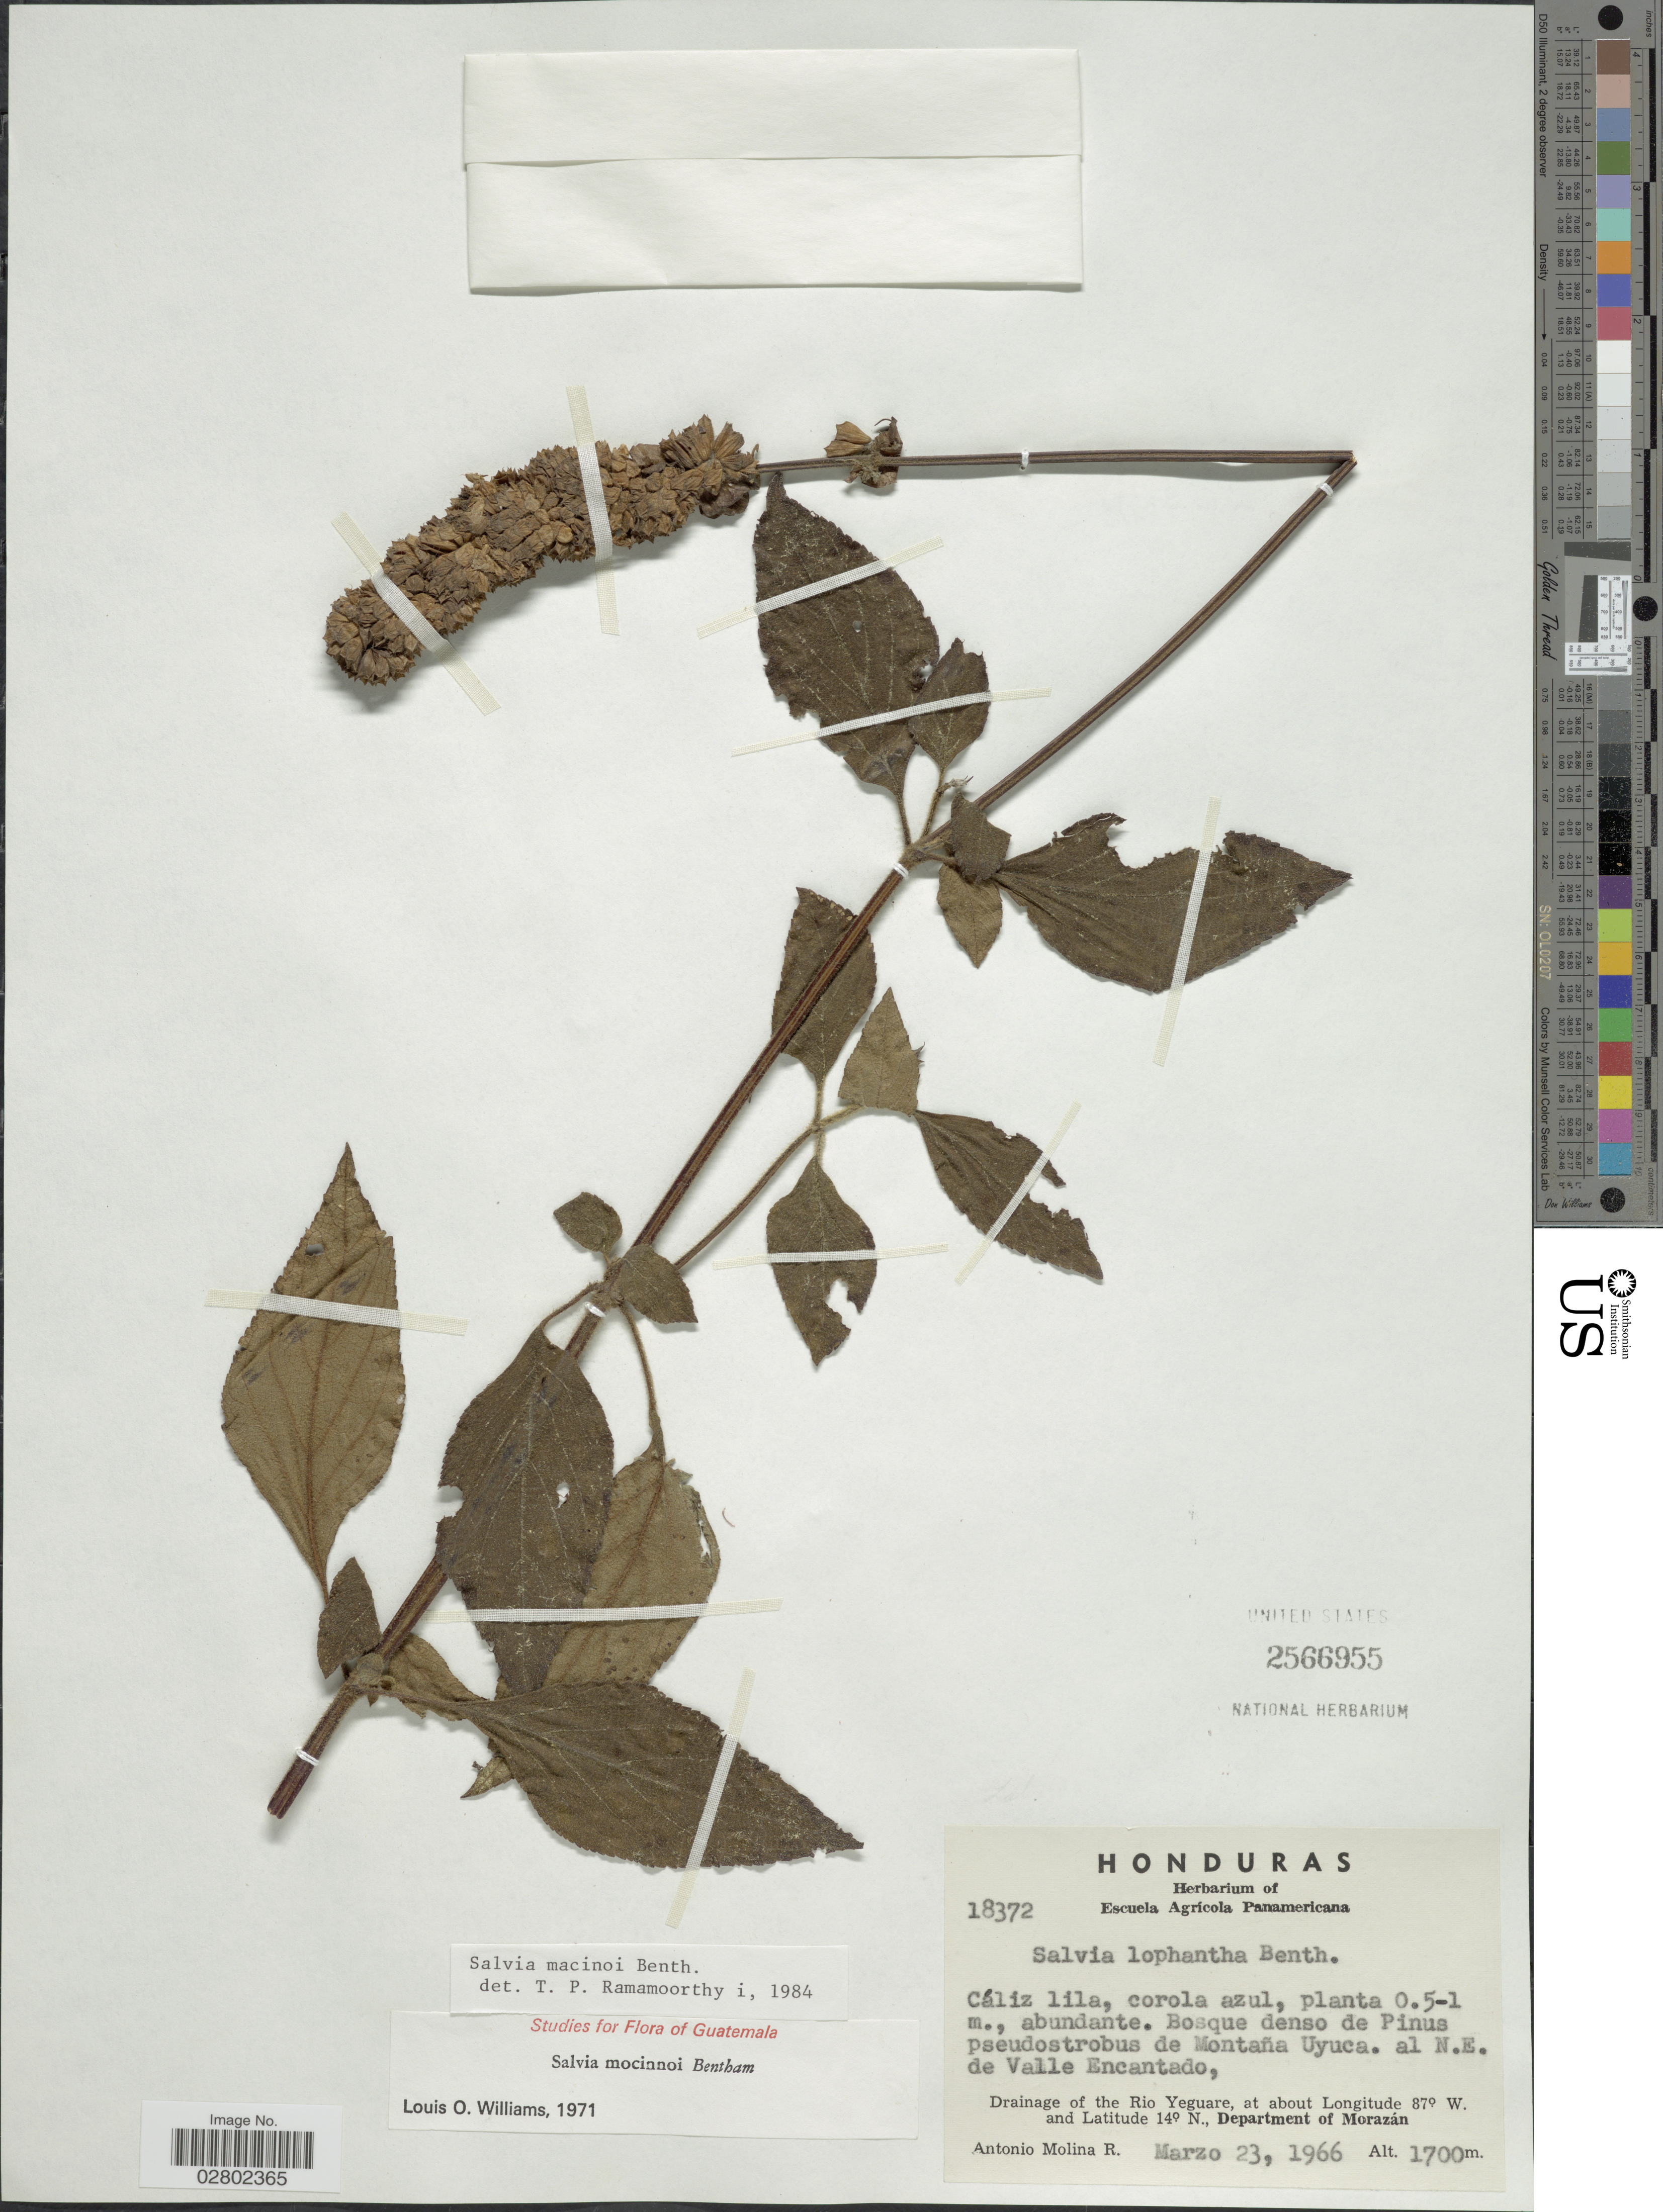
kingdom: Plantae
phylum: Tracheophyta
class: Magnoliopsida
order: Lamiales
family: Lamiaceae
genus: Salvia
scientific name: Salvia mocinoi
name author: Benth.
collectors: A. Molina R.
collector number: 18372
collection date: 1966-03-23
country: Honduras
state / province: Fco. Morazán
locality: Bosque denso de Pinus pseudostrobus de Montaña Uyuca. al N.E. de Valle Encantado, Drainage of the Rio Yeguare. Department of Morazán.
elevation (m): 1700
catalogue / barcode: US 2566955